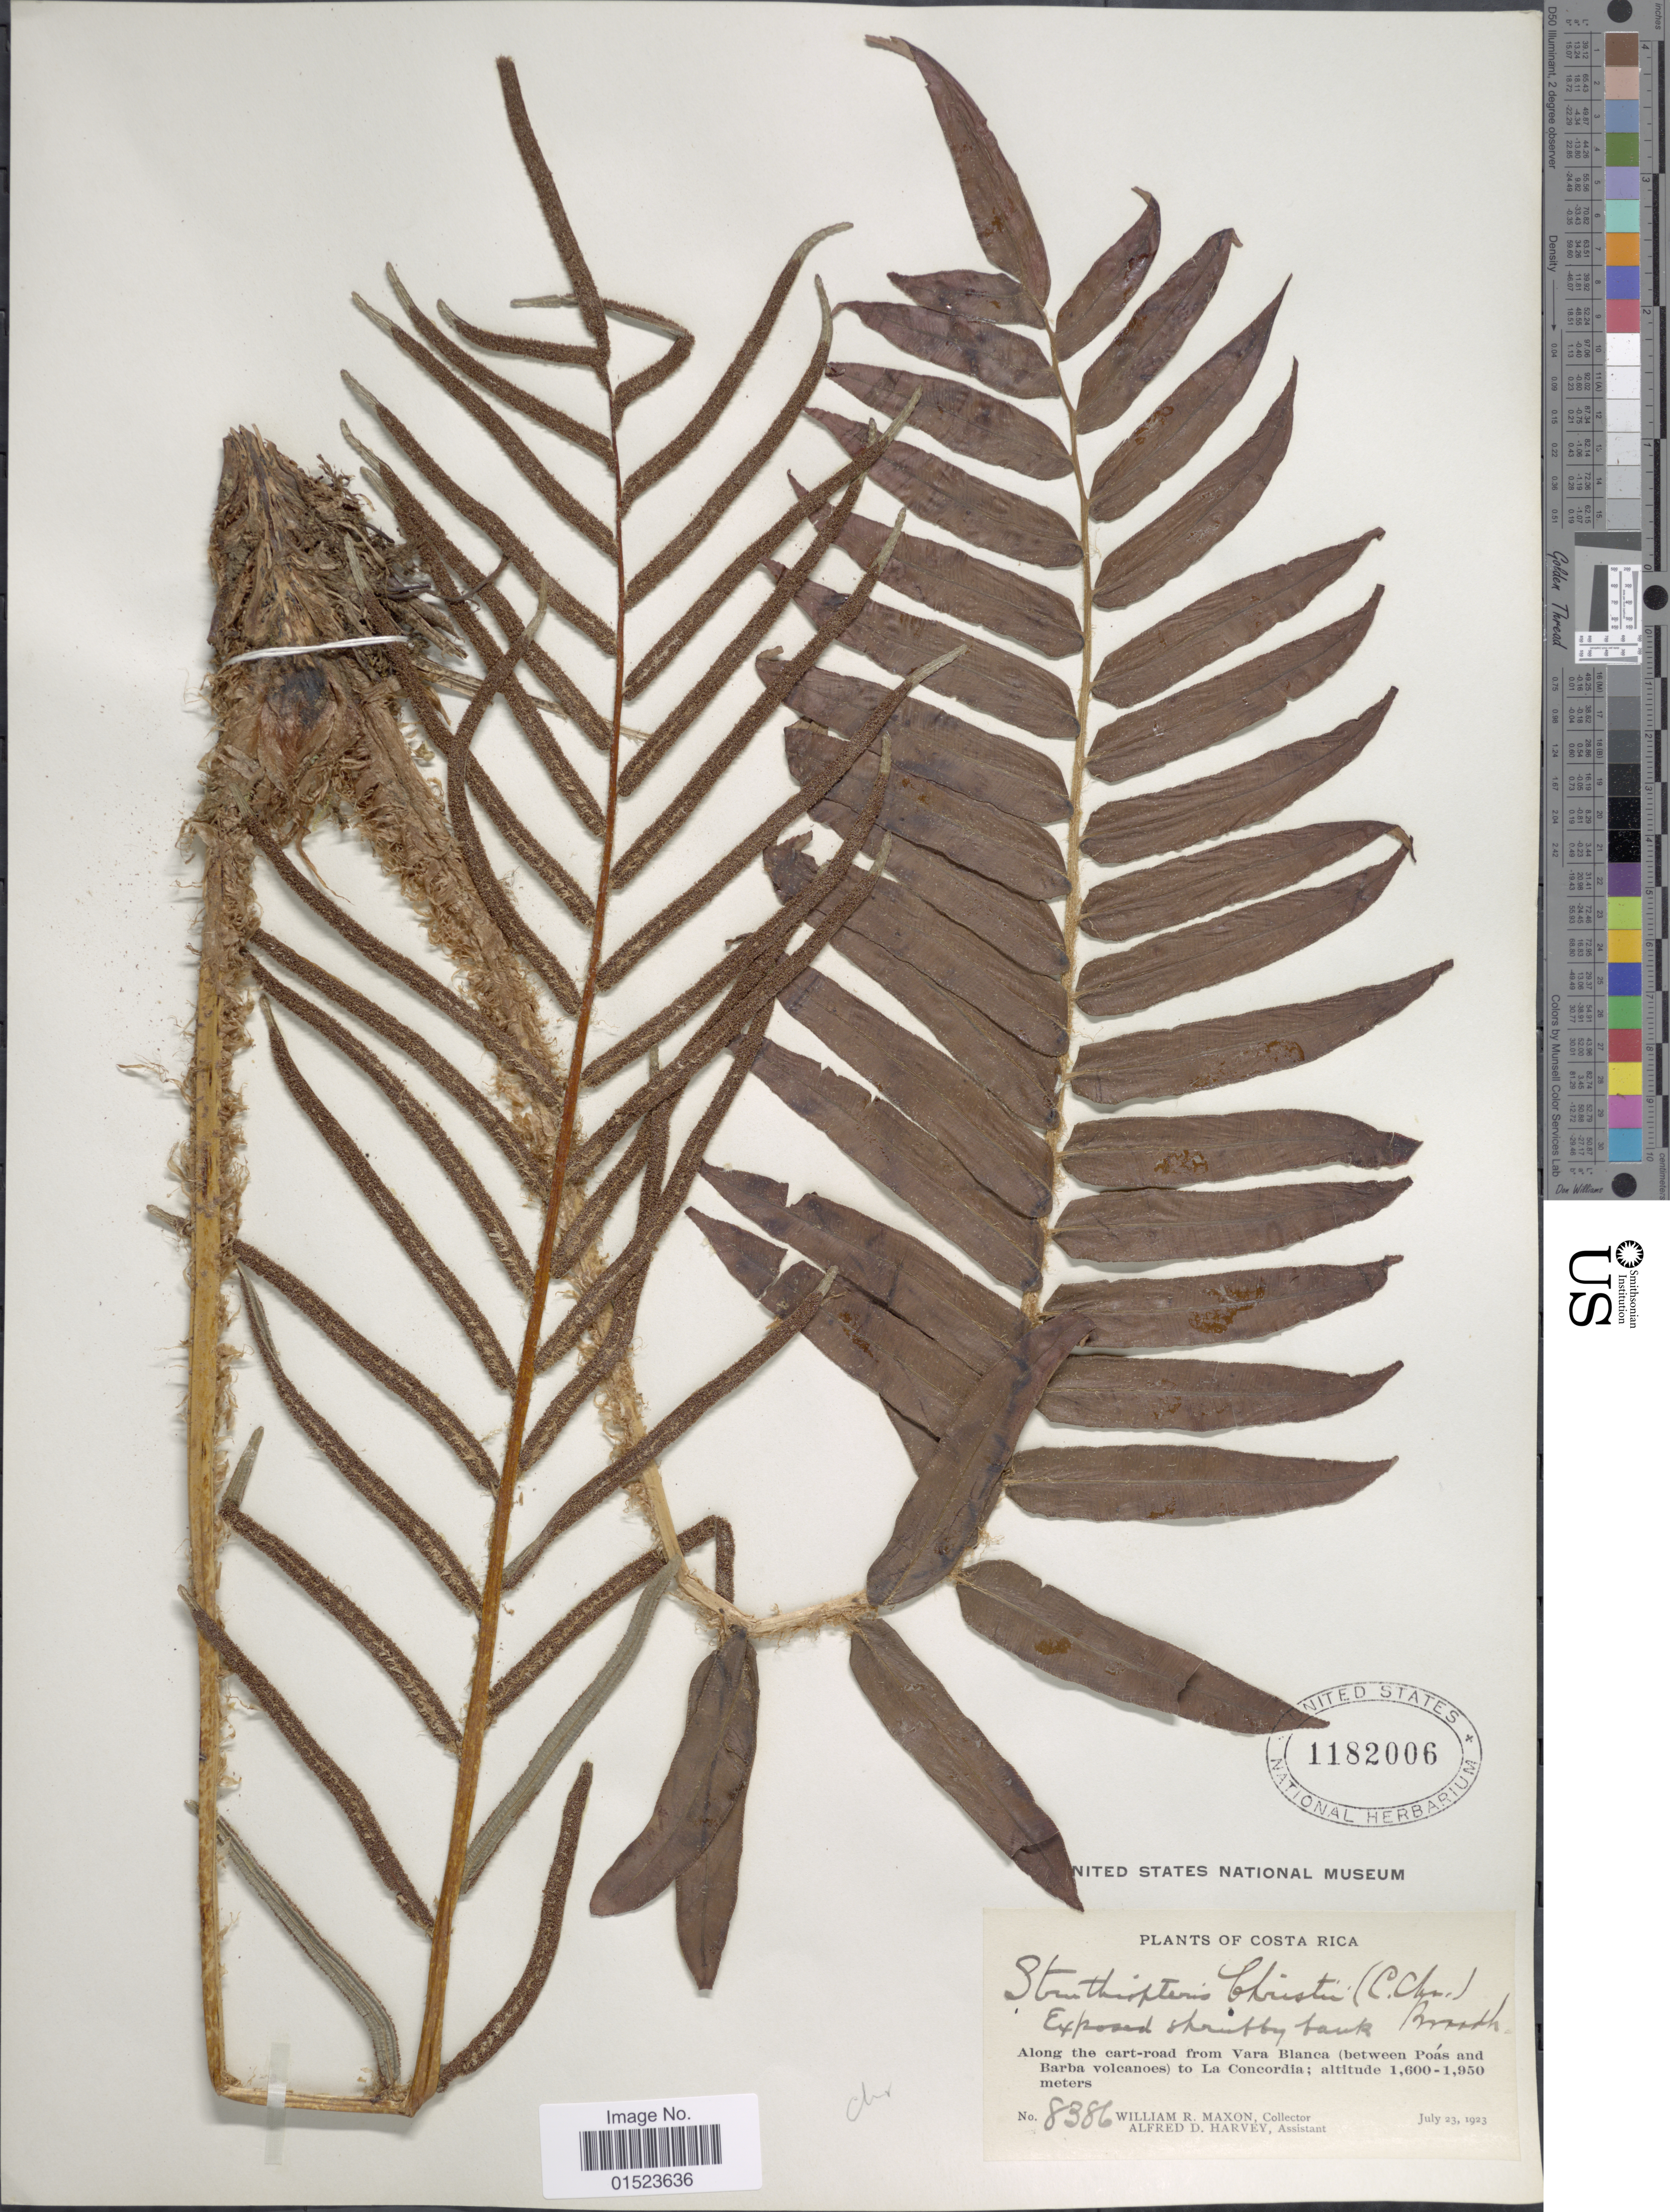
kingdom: Plantae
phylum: Tracheophyta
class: Polypodiopsida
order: Polypodiales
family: Blechnaceae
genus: Blechnum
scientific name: Blechnum christii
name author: C. Chr.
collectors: W. R. Maxon & A. D. Harvey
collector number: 8386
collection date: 1923-07-23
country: Costa Rica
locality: Along the cart-road from Vara Blanca (between Poás and Barba volcanoes) to La Concordia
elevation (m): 1600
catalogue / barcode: US 1182006